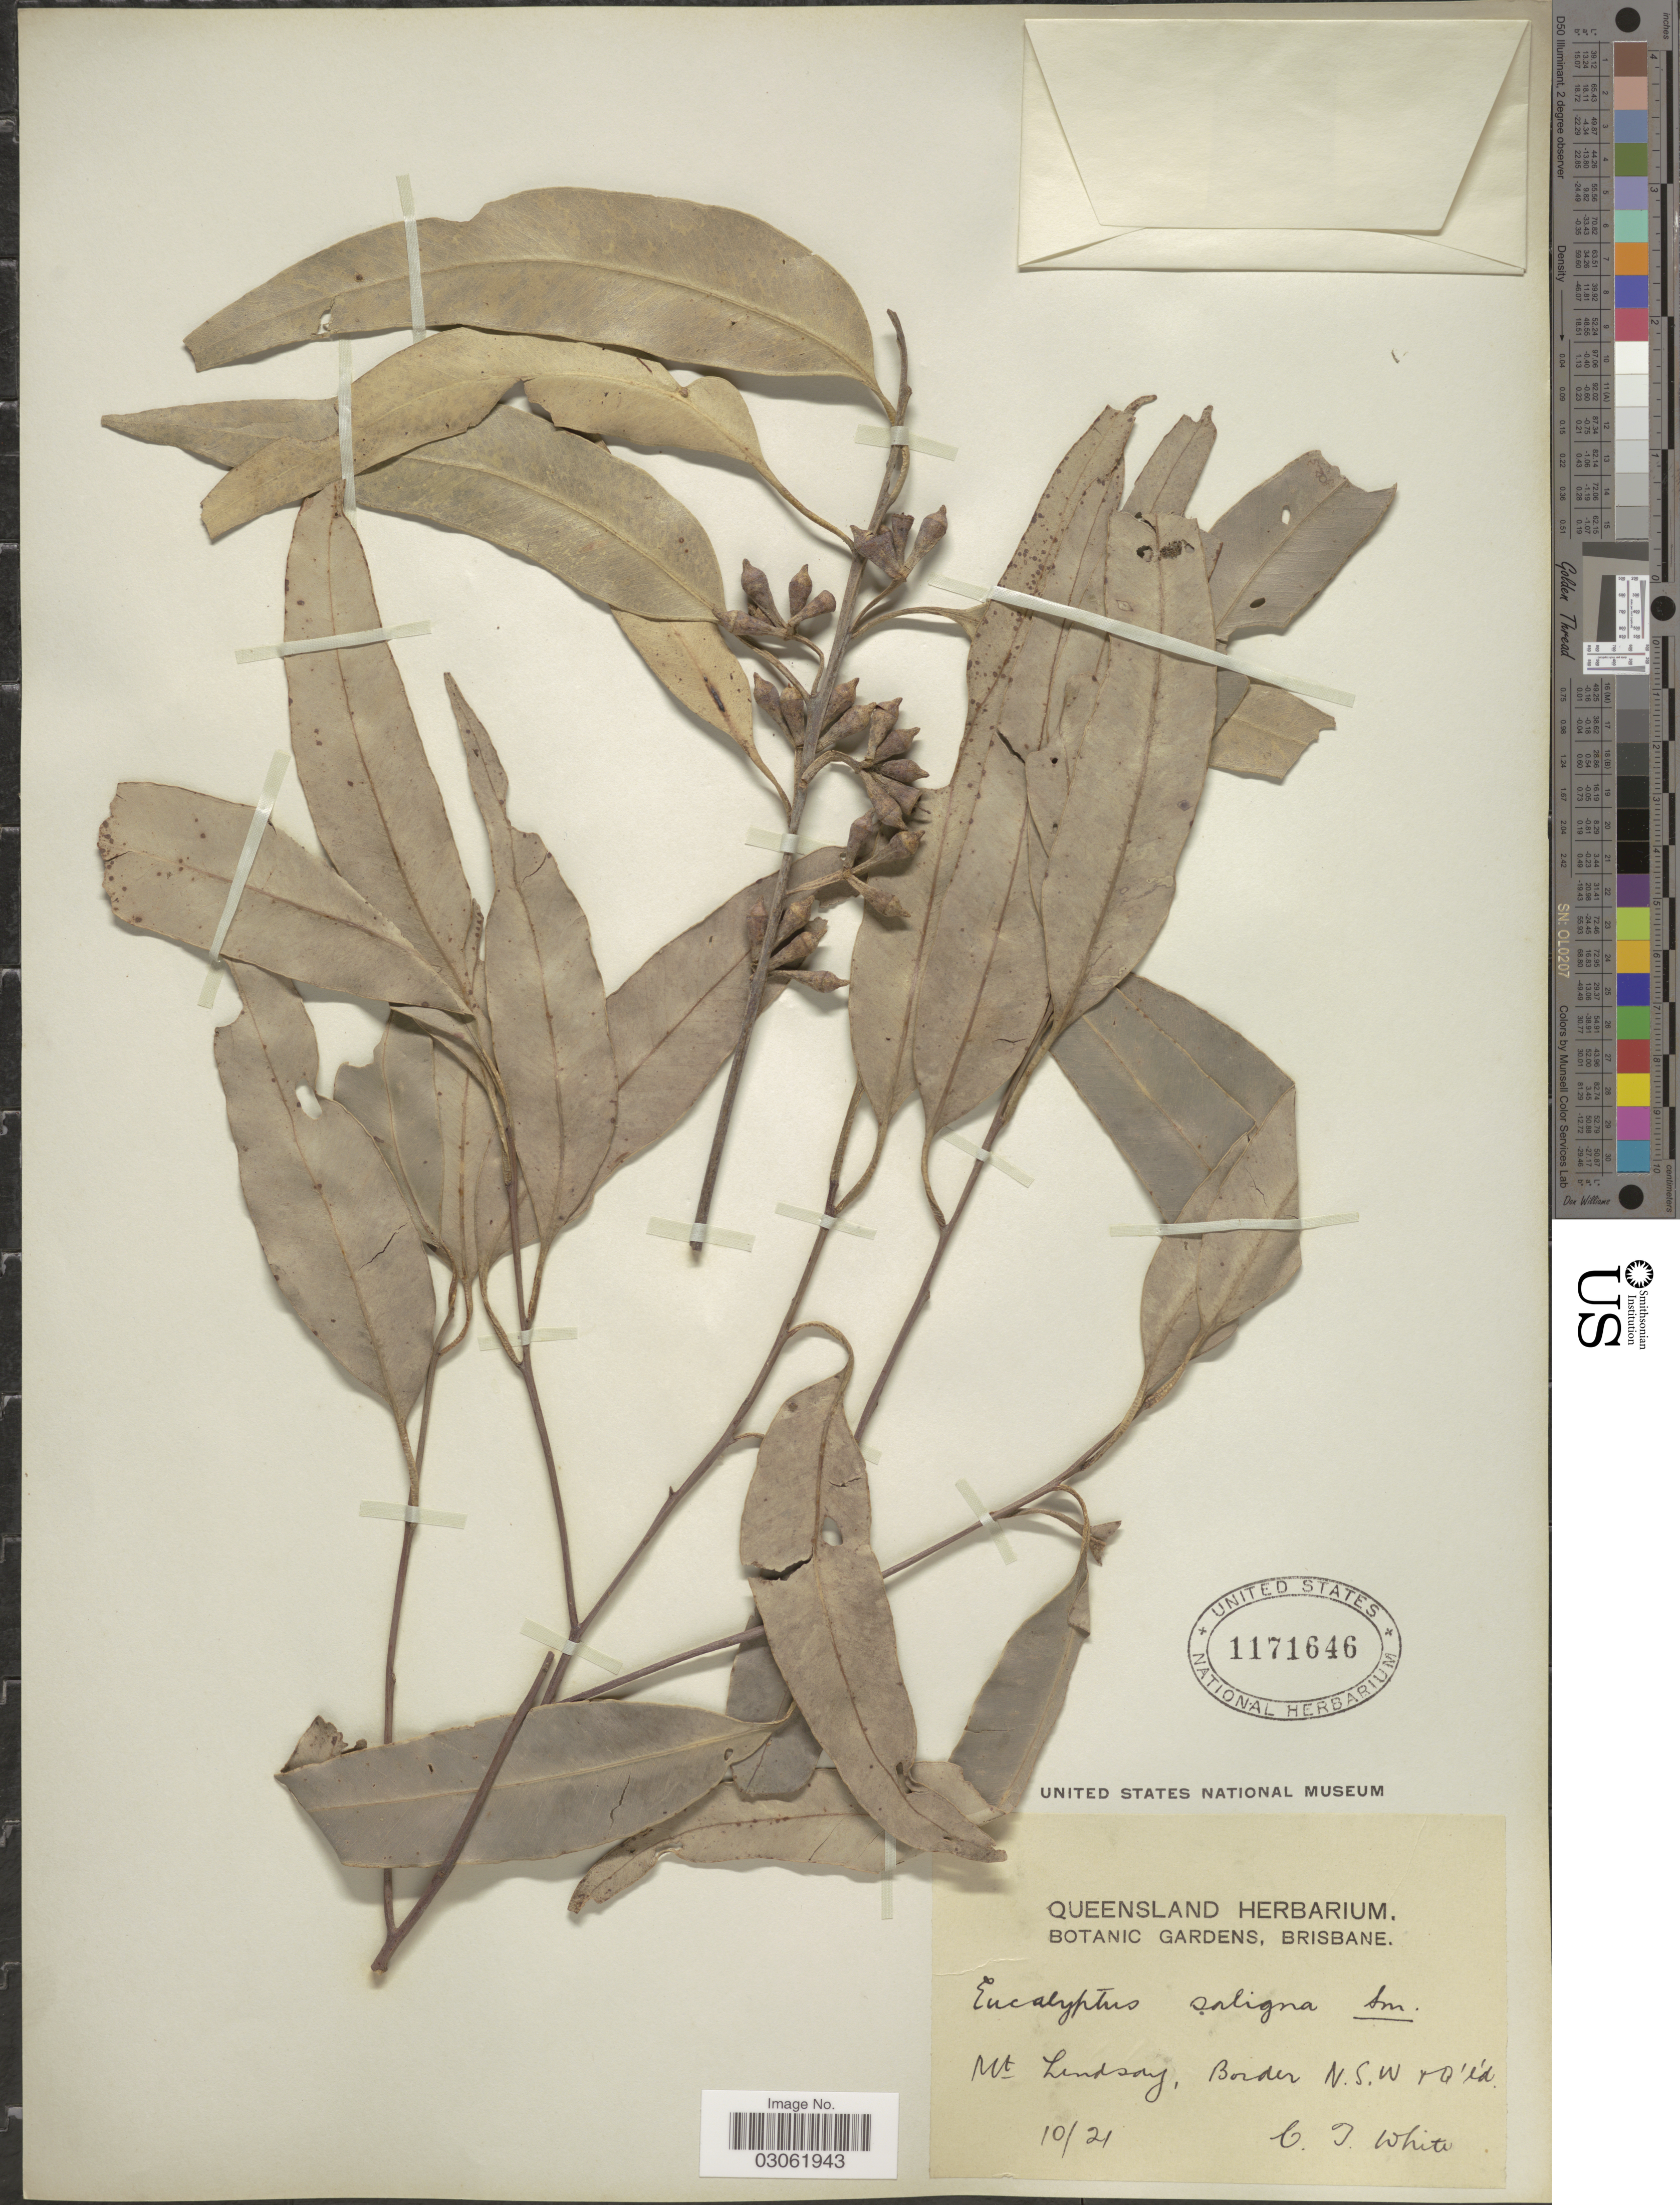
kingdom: Plantae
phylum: Tracheophyta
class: Magnoliopsida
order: Myrtales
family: Myrtaceae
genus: Eucalyptus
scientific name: Eucalyptus saligna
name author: Sm.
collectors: C. T. White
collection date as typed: Transcribed d/m/y: /10/21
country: Australia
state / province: Queensland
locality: Mt Lindsay, Border N.S.W. & Q'l'd.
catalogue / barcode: US 1171646